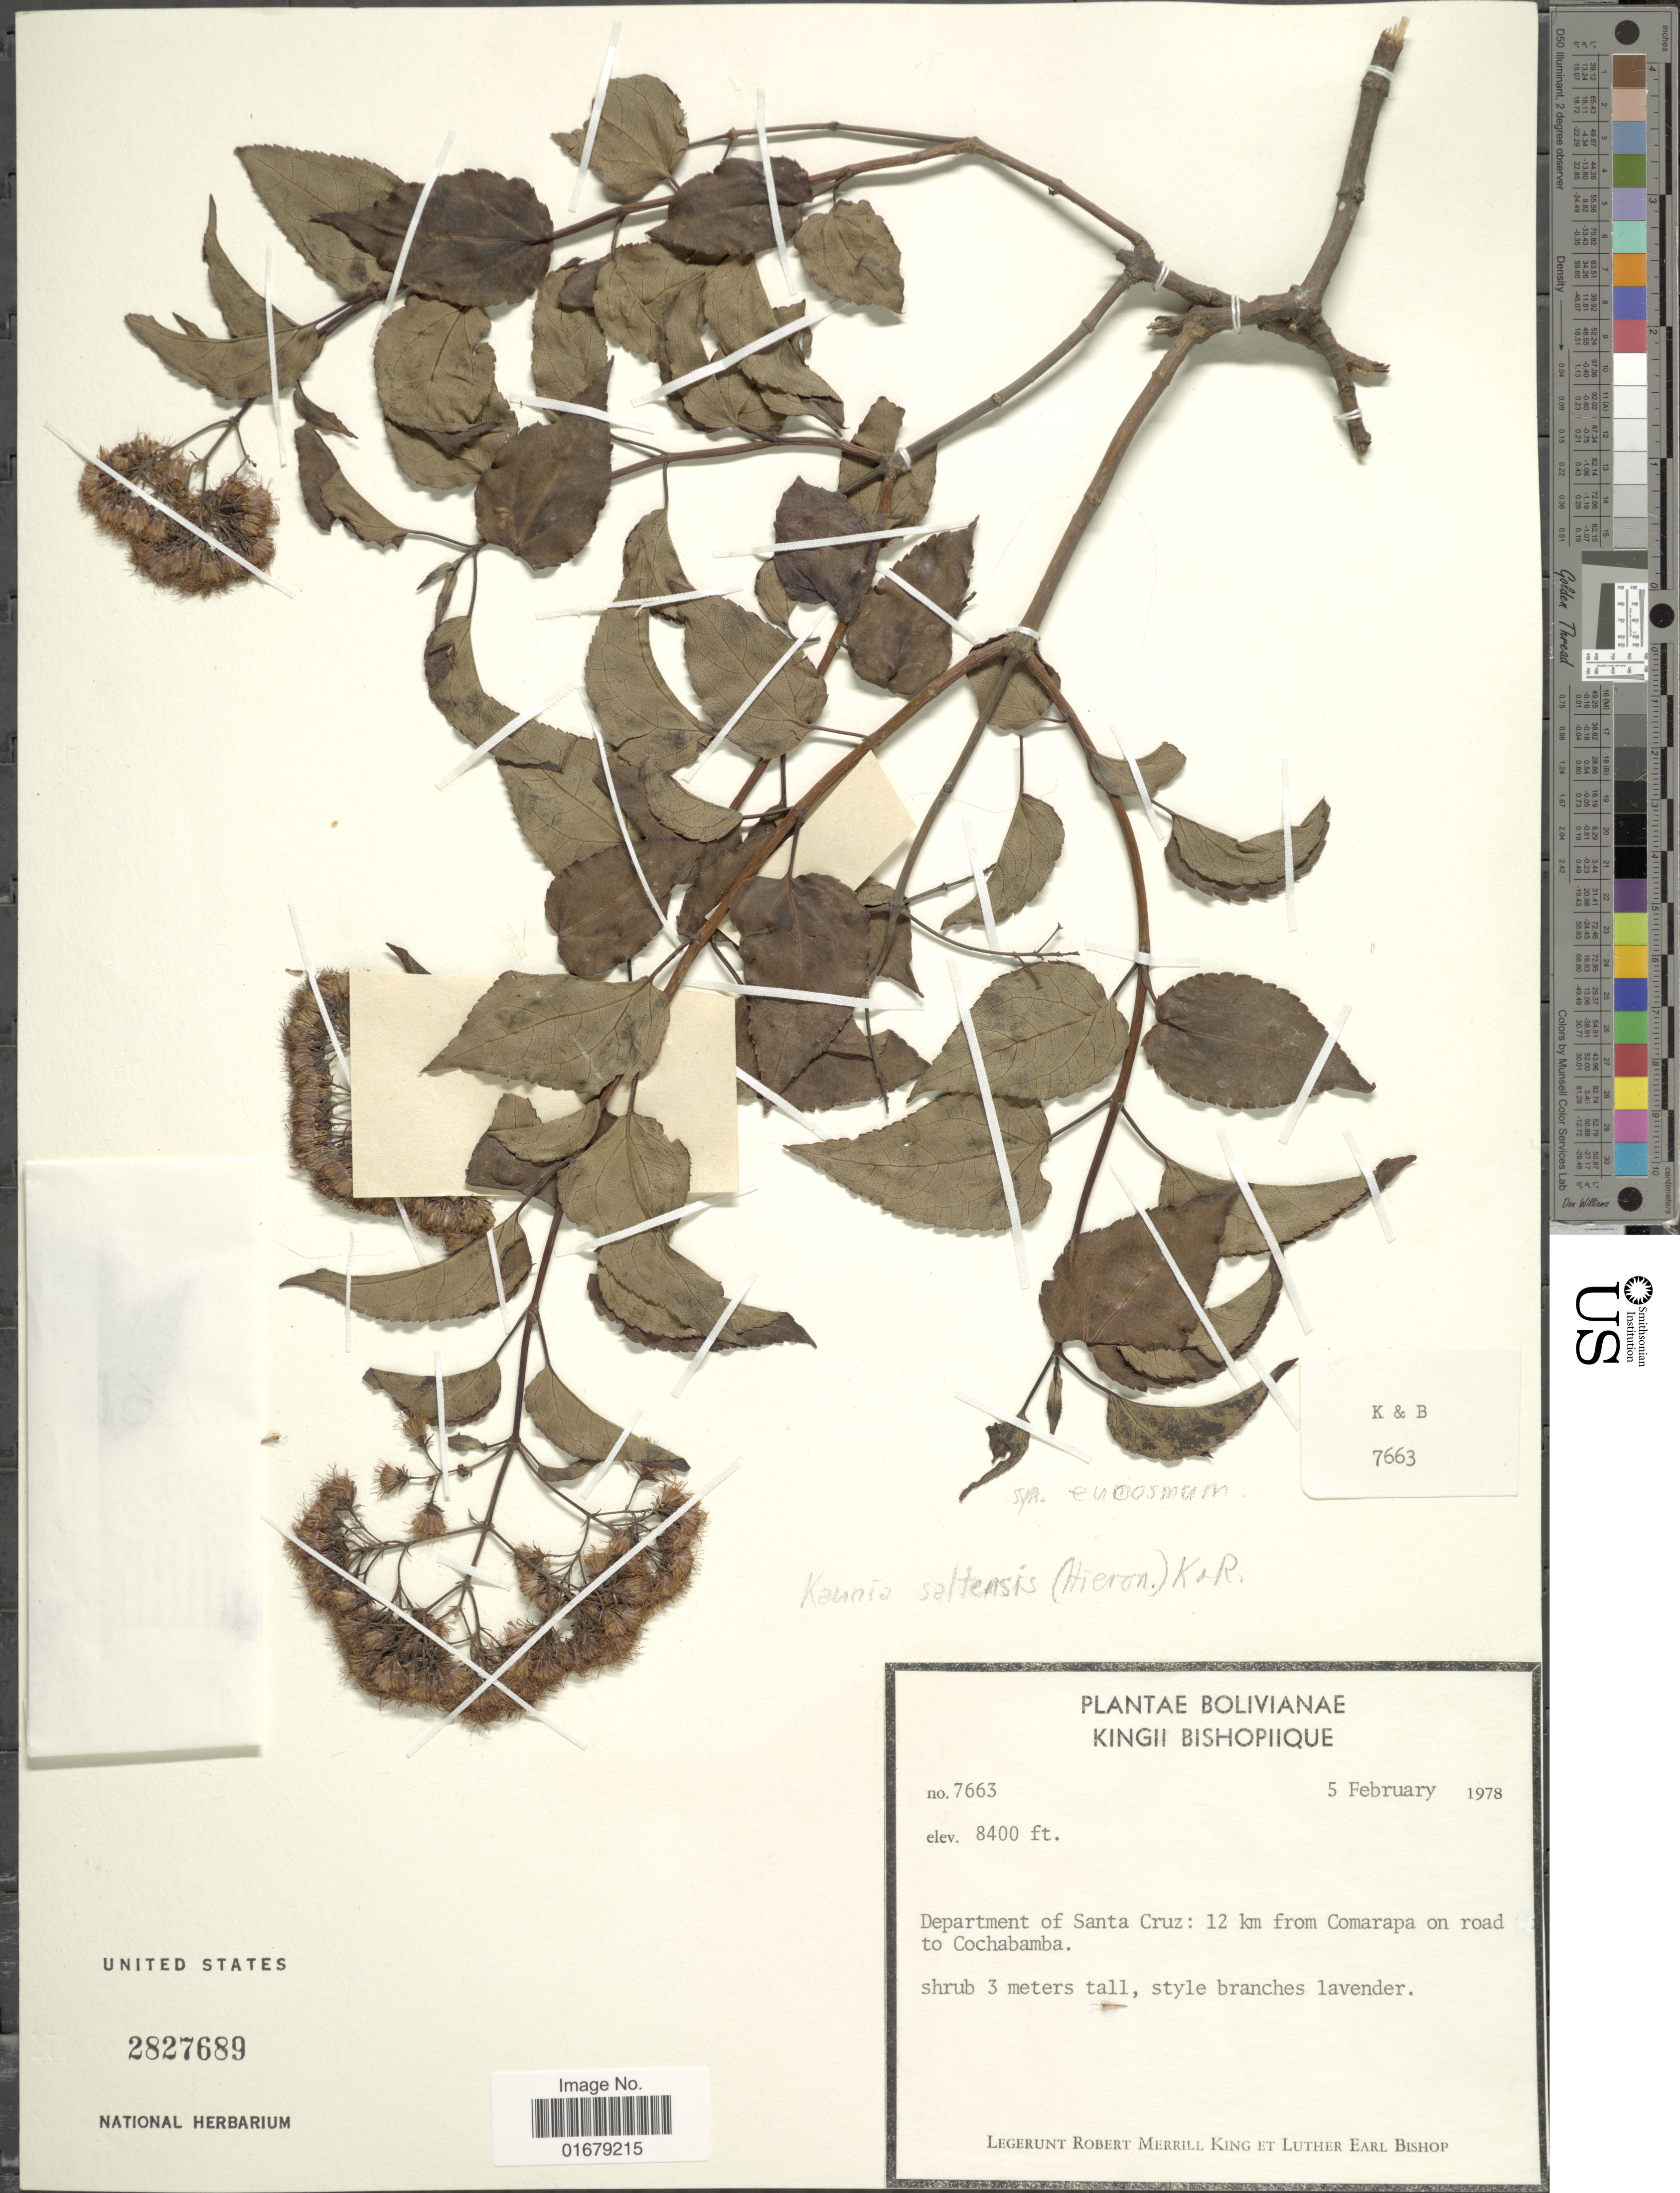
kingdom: Plantae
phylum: Tracheophyta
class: Magnoliopsida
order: Asterales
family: Asteraceae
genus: Kaunia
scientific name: Kaunia saltensis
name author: (Hieron.) R.M. King & H. Rob.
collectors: R. M. King & L. E. Bishop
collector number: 7663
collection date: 1978-02-05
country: Bolivia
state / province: Santa Cruz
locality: Deppartment of Santa Cruz: 12 km from Comarapa on road to Cochabamba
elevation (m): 2560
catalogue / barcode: US 2827689